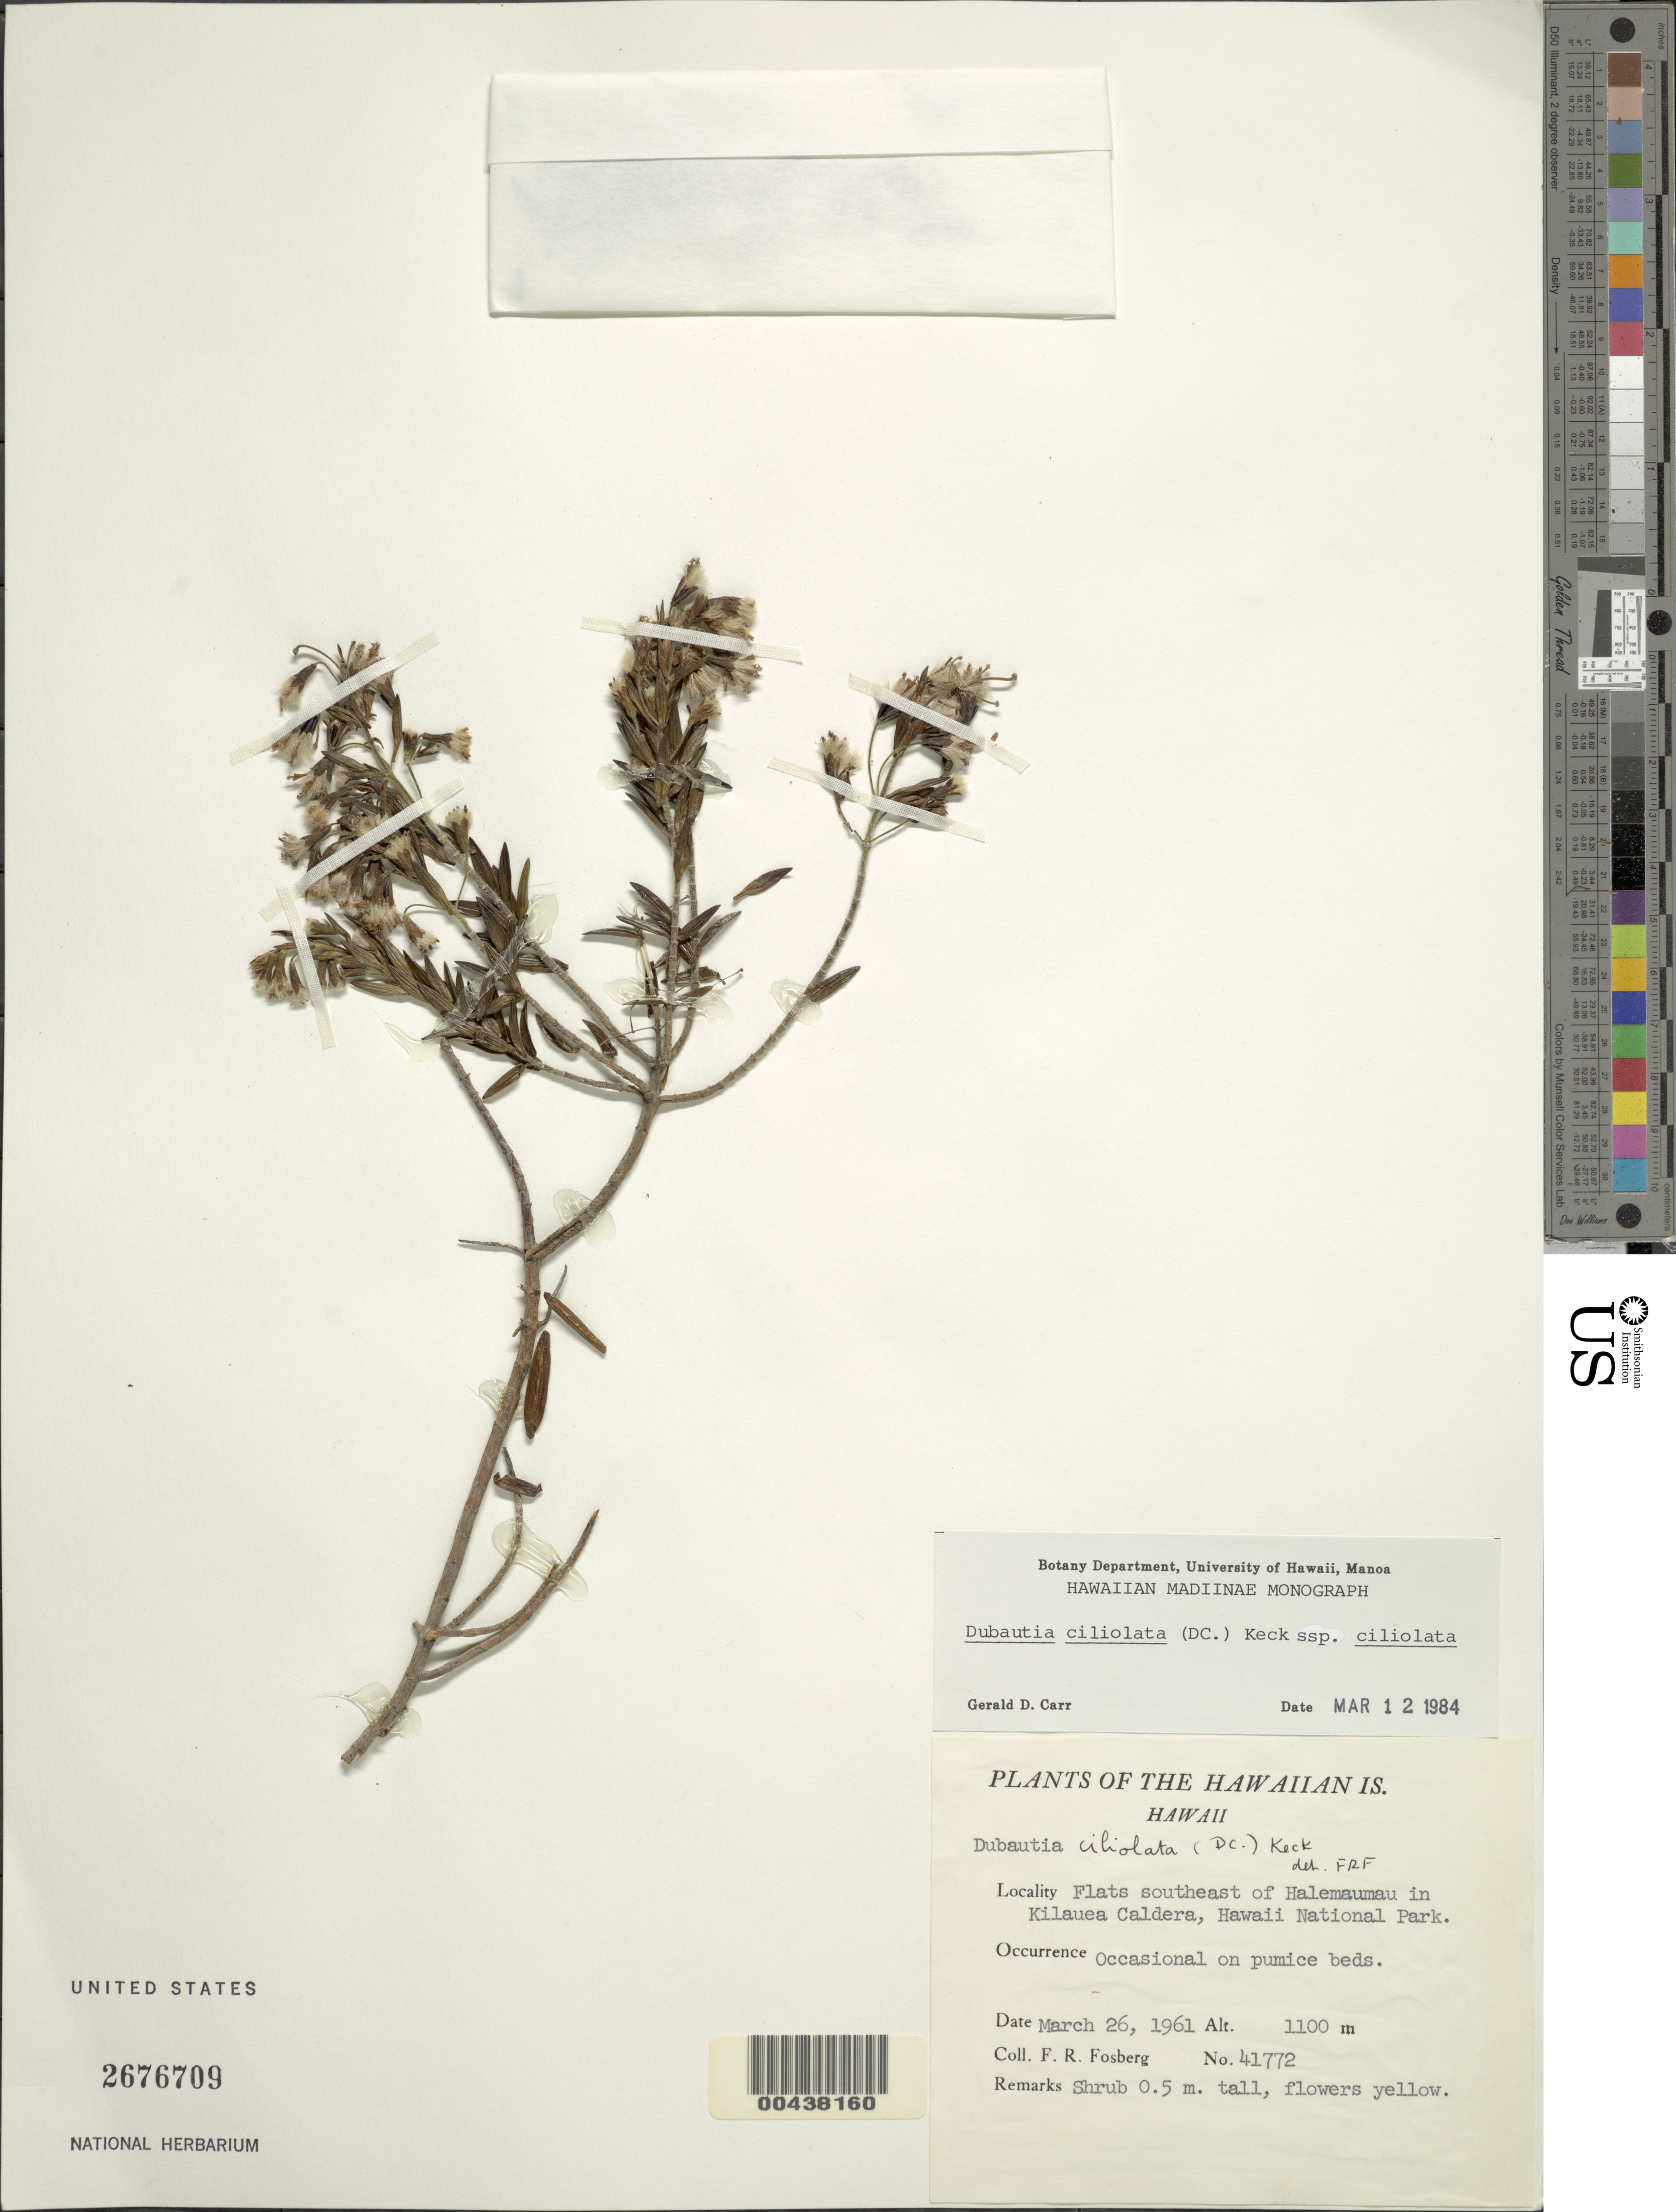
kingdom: Plantae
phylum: Tracheophyta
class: Magnoliopsida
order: Asterales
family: Asteraceae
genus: Dubautia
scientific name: Dubautia ciliolata subsp. ciliolata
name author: (DC.) D.D. Keck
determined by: Carr, G. D.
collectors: F. R. Fosberg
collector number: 41772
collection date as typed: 26 Mar 1961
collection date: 1961-03-26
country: United States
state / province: Hawaii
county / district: Hawaii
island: Hawaii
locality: Flats SE of Halemaumau in Kilauea Caldera, Hawaii National Park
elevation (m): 1100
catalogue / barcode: US 2676709